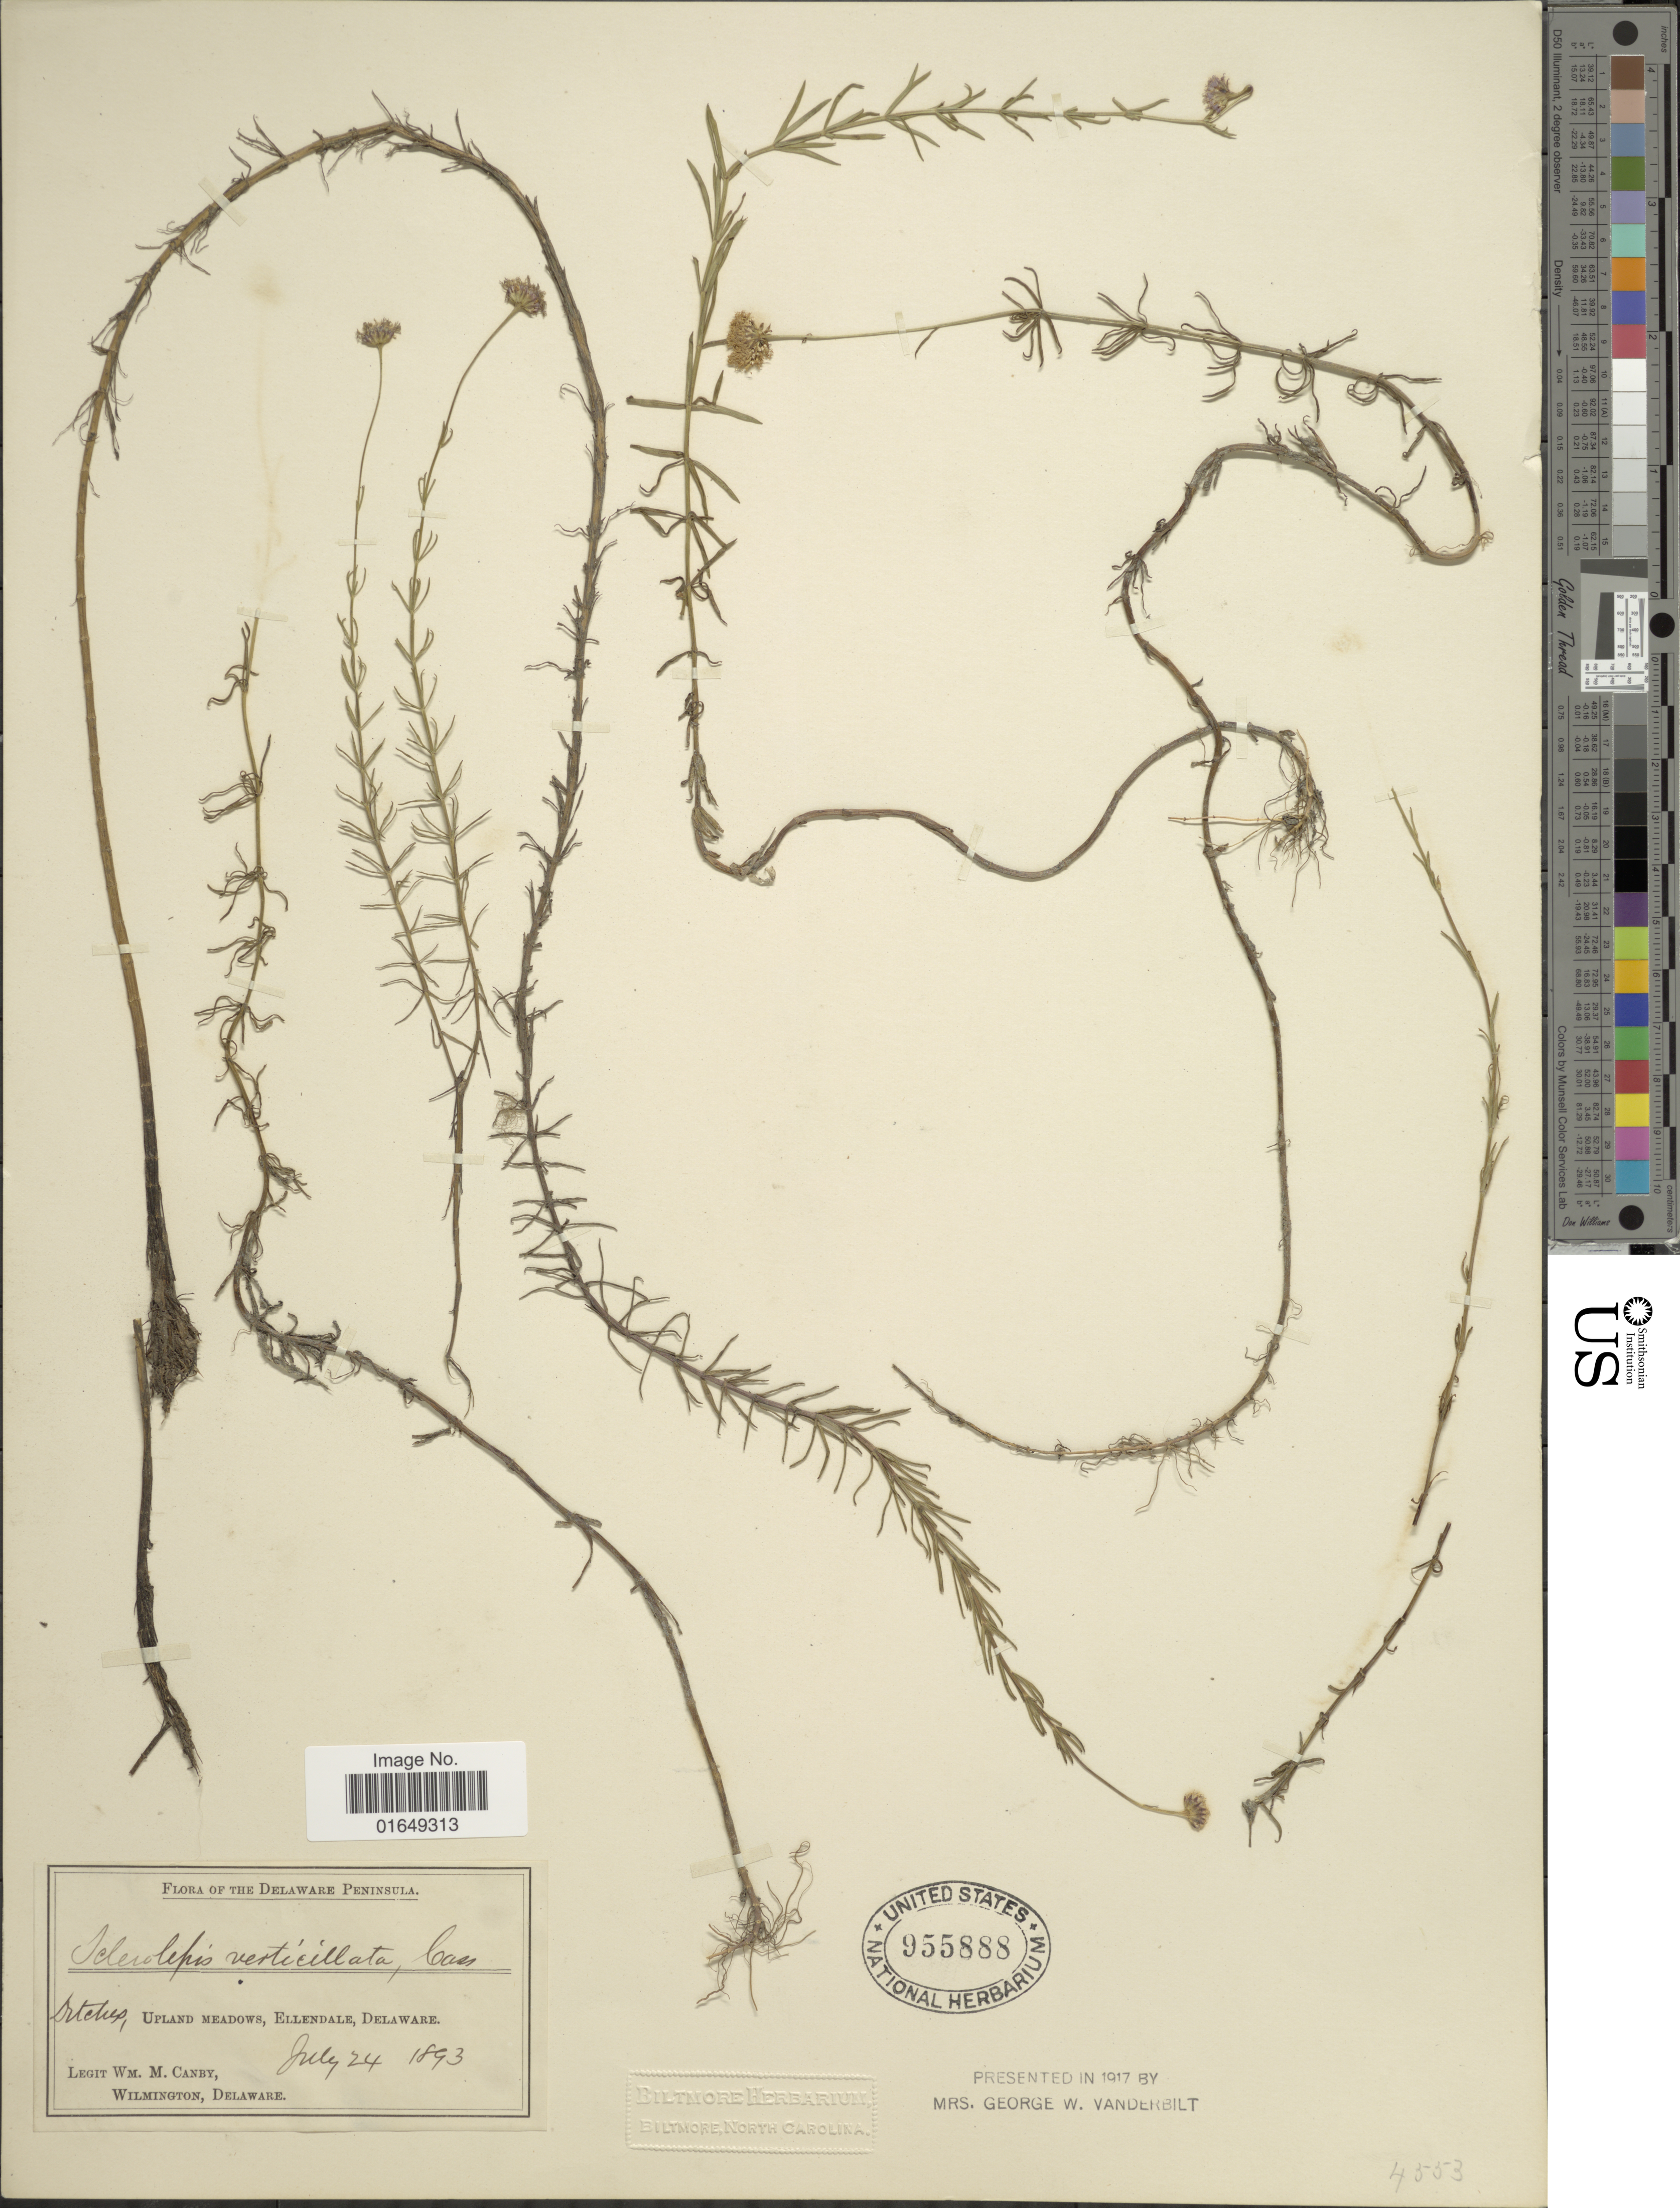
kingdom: Plantae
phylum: Tracheophyta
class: Magnoliopsida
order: Asterales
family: Asteraceae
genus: Sclerolepis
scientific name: Sclerolepis uniflora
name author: (Walter) Britton et al.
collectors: W. M. Canby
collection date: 1893-07-24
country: United States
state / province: Delaware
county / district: Sussex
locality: Ditches, Upland Meadows, Ellendale, Delaware Peninsula.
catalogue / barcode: US 955888